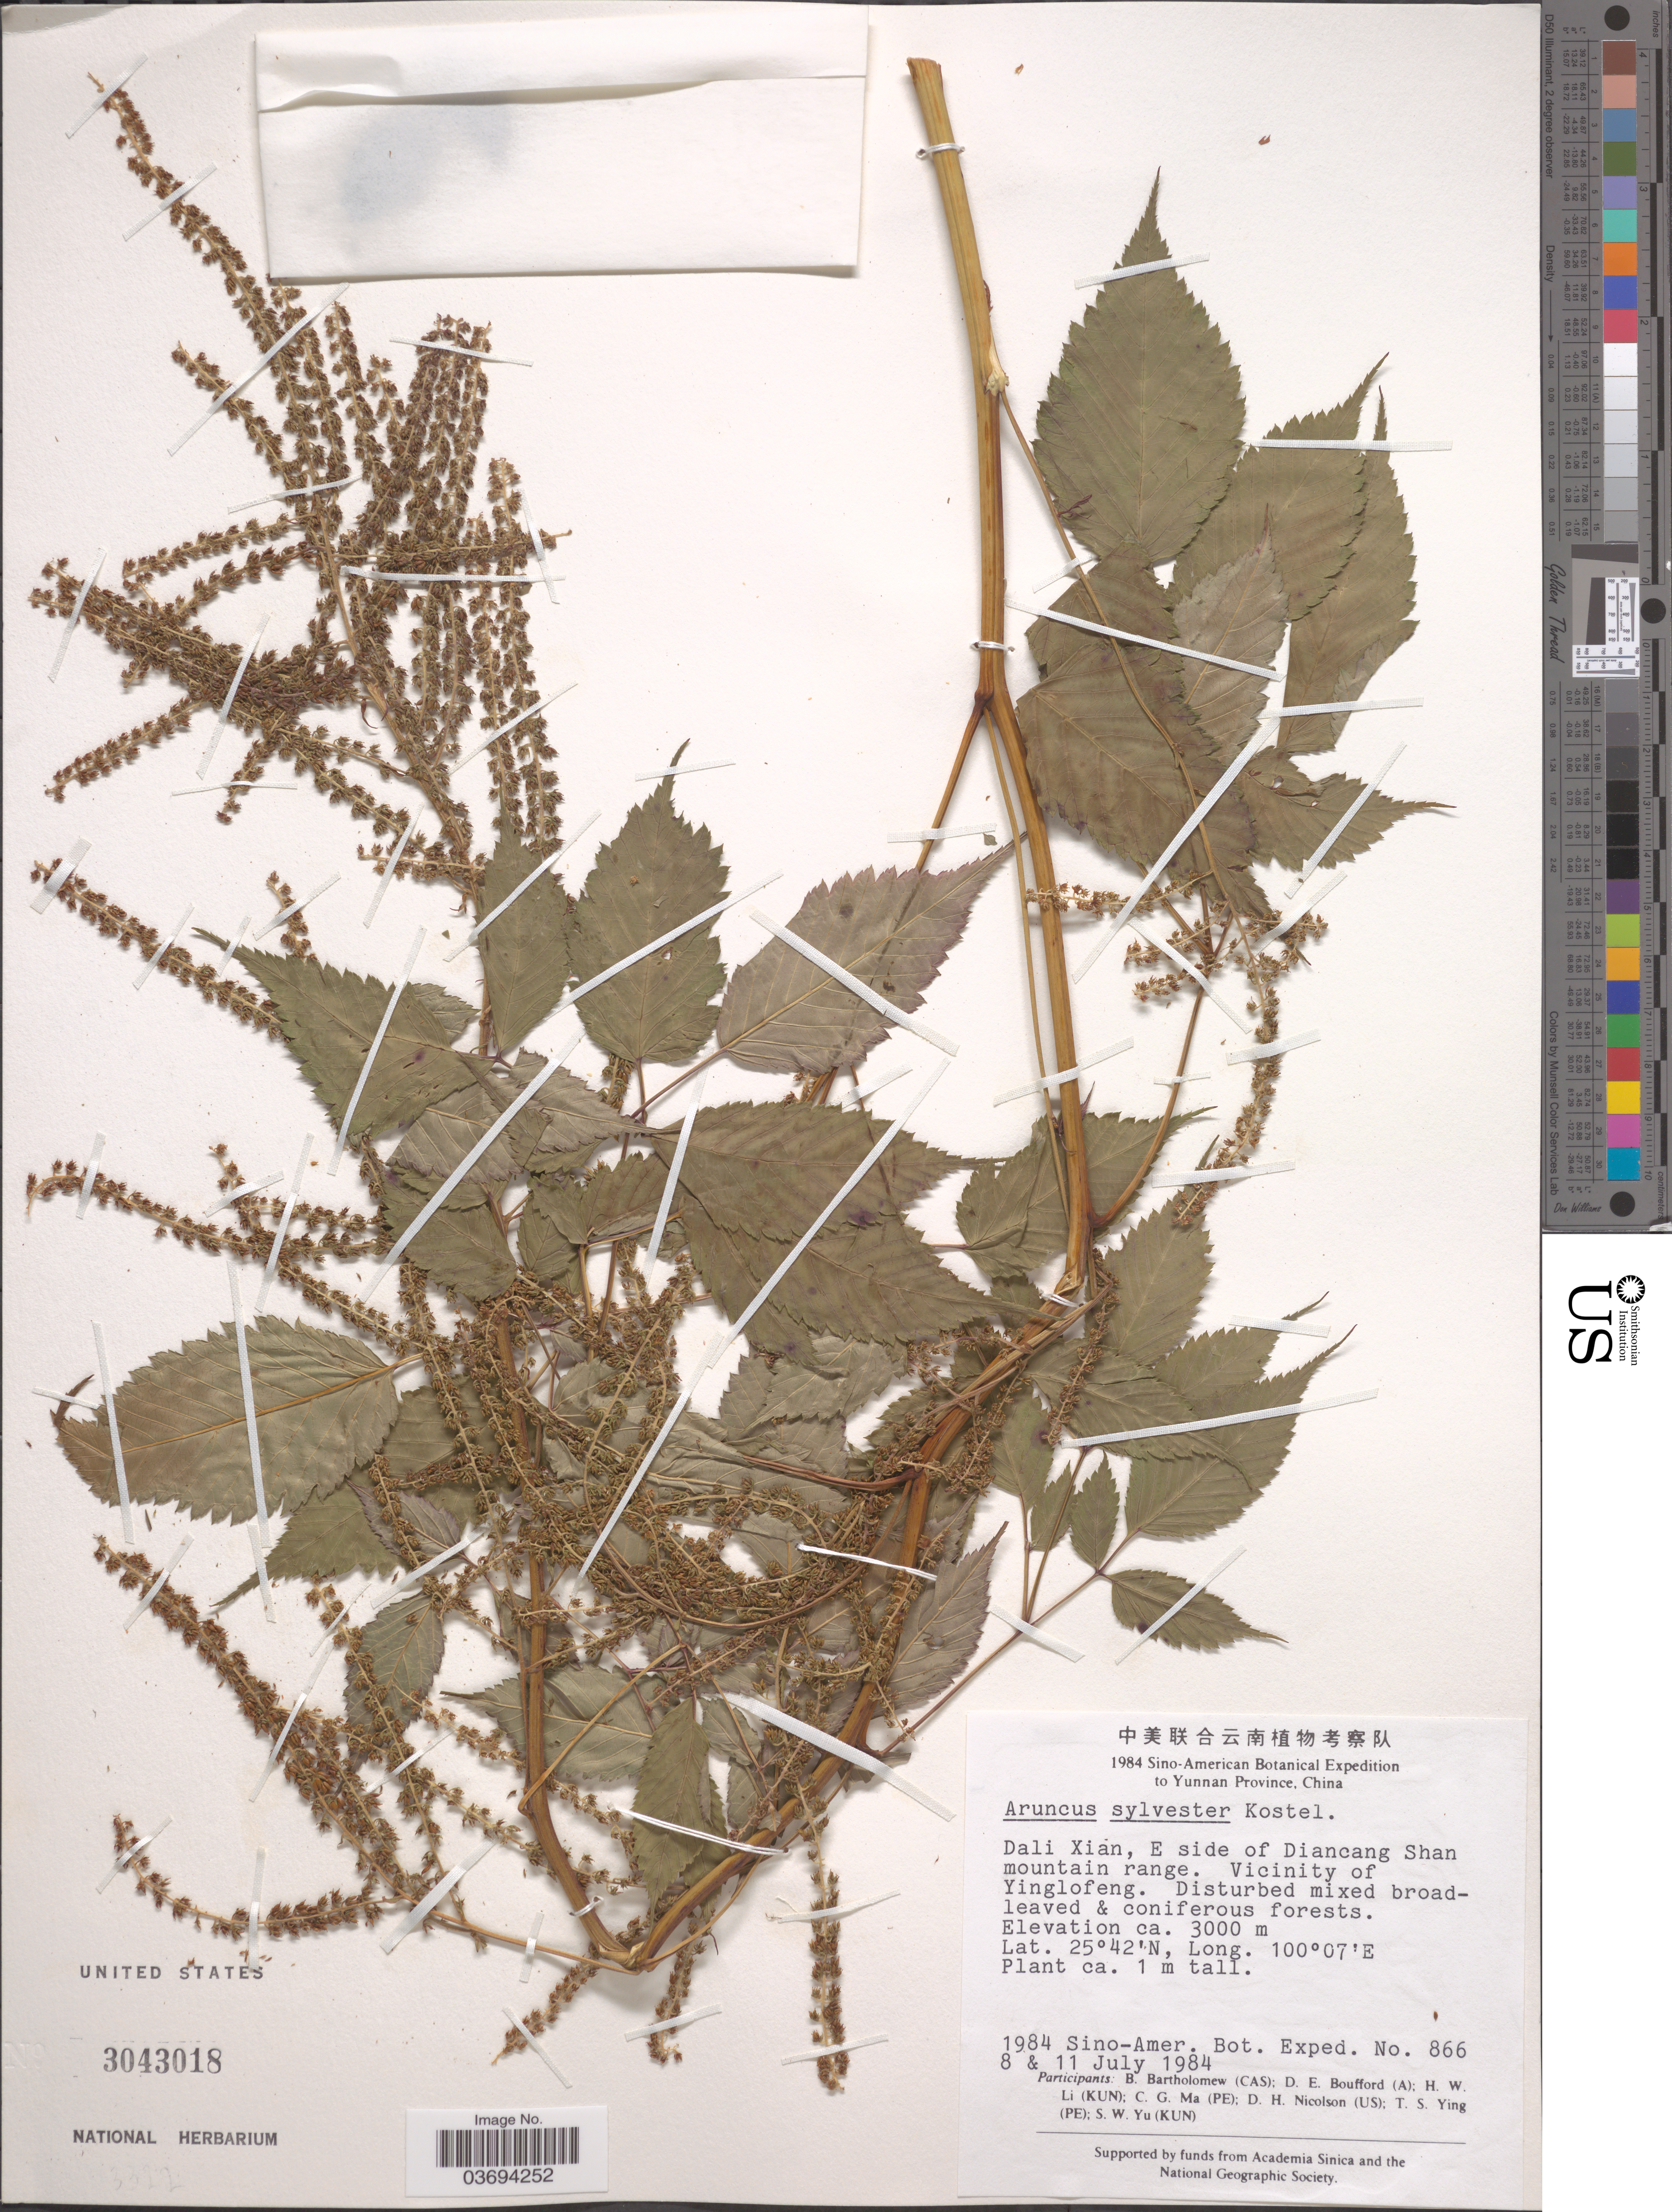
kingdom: Plantae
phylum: Tracheophyta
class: Magnoliopsida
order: Rosales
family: Rosaceae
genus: Aruncus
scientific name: Aruncus sylvester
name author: Kostel. ex Maxim.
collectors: Sino-Amer. Bot. Exped. 1984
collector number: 866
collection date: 1984-07-08/1984-07-11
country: China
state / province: Yunnan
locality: Dali Xian, E side of Diancang Shan mountain range. Vicinity of Yinglofeng.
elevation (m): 3000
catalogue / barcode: US 3043018